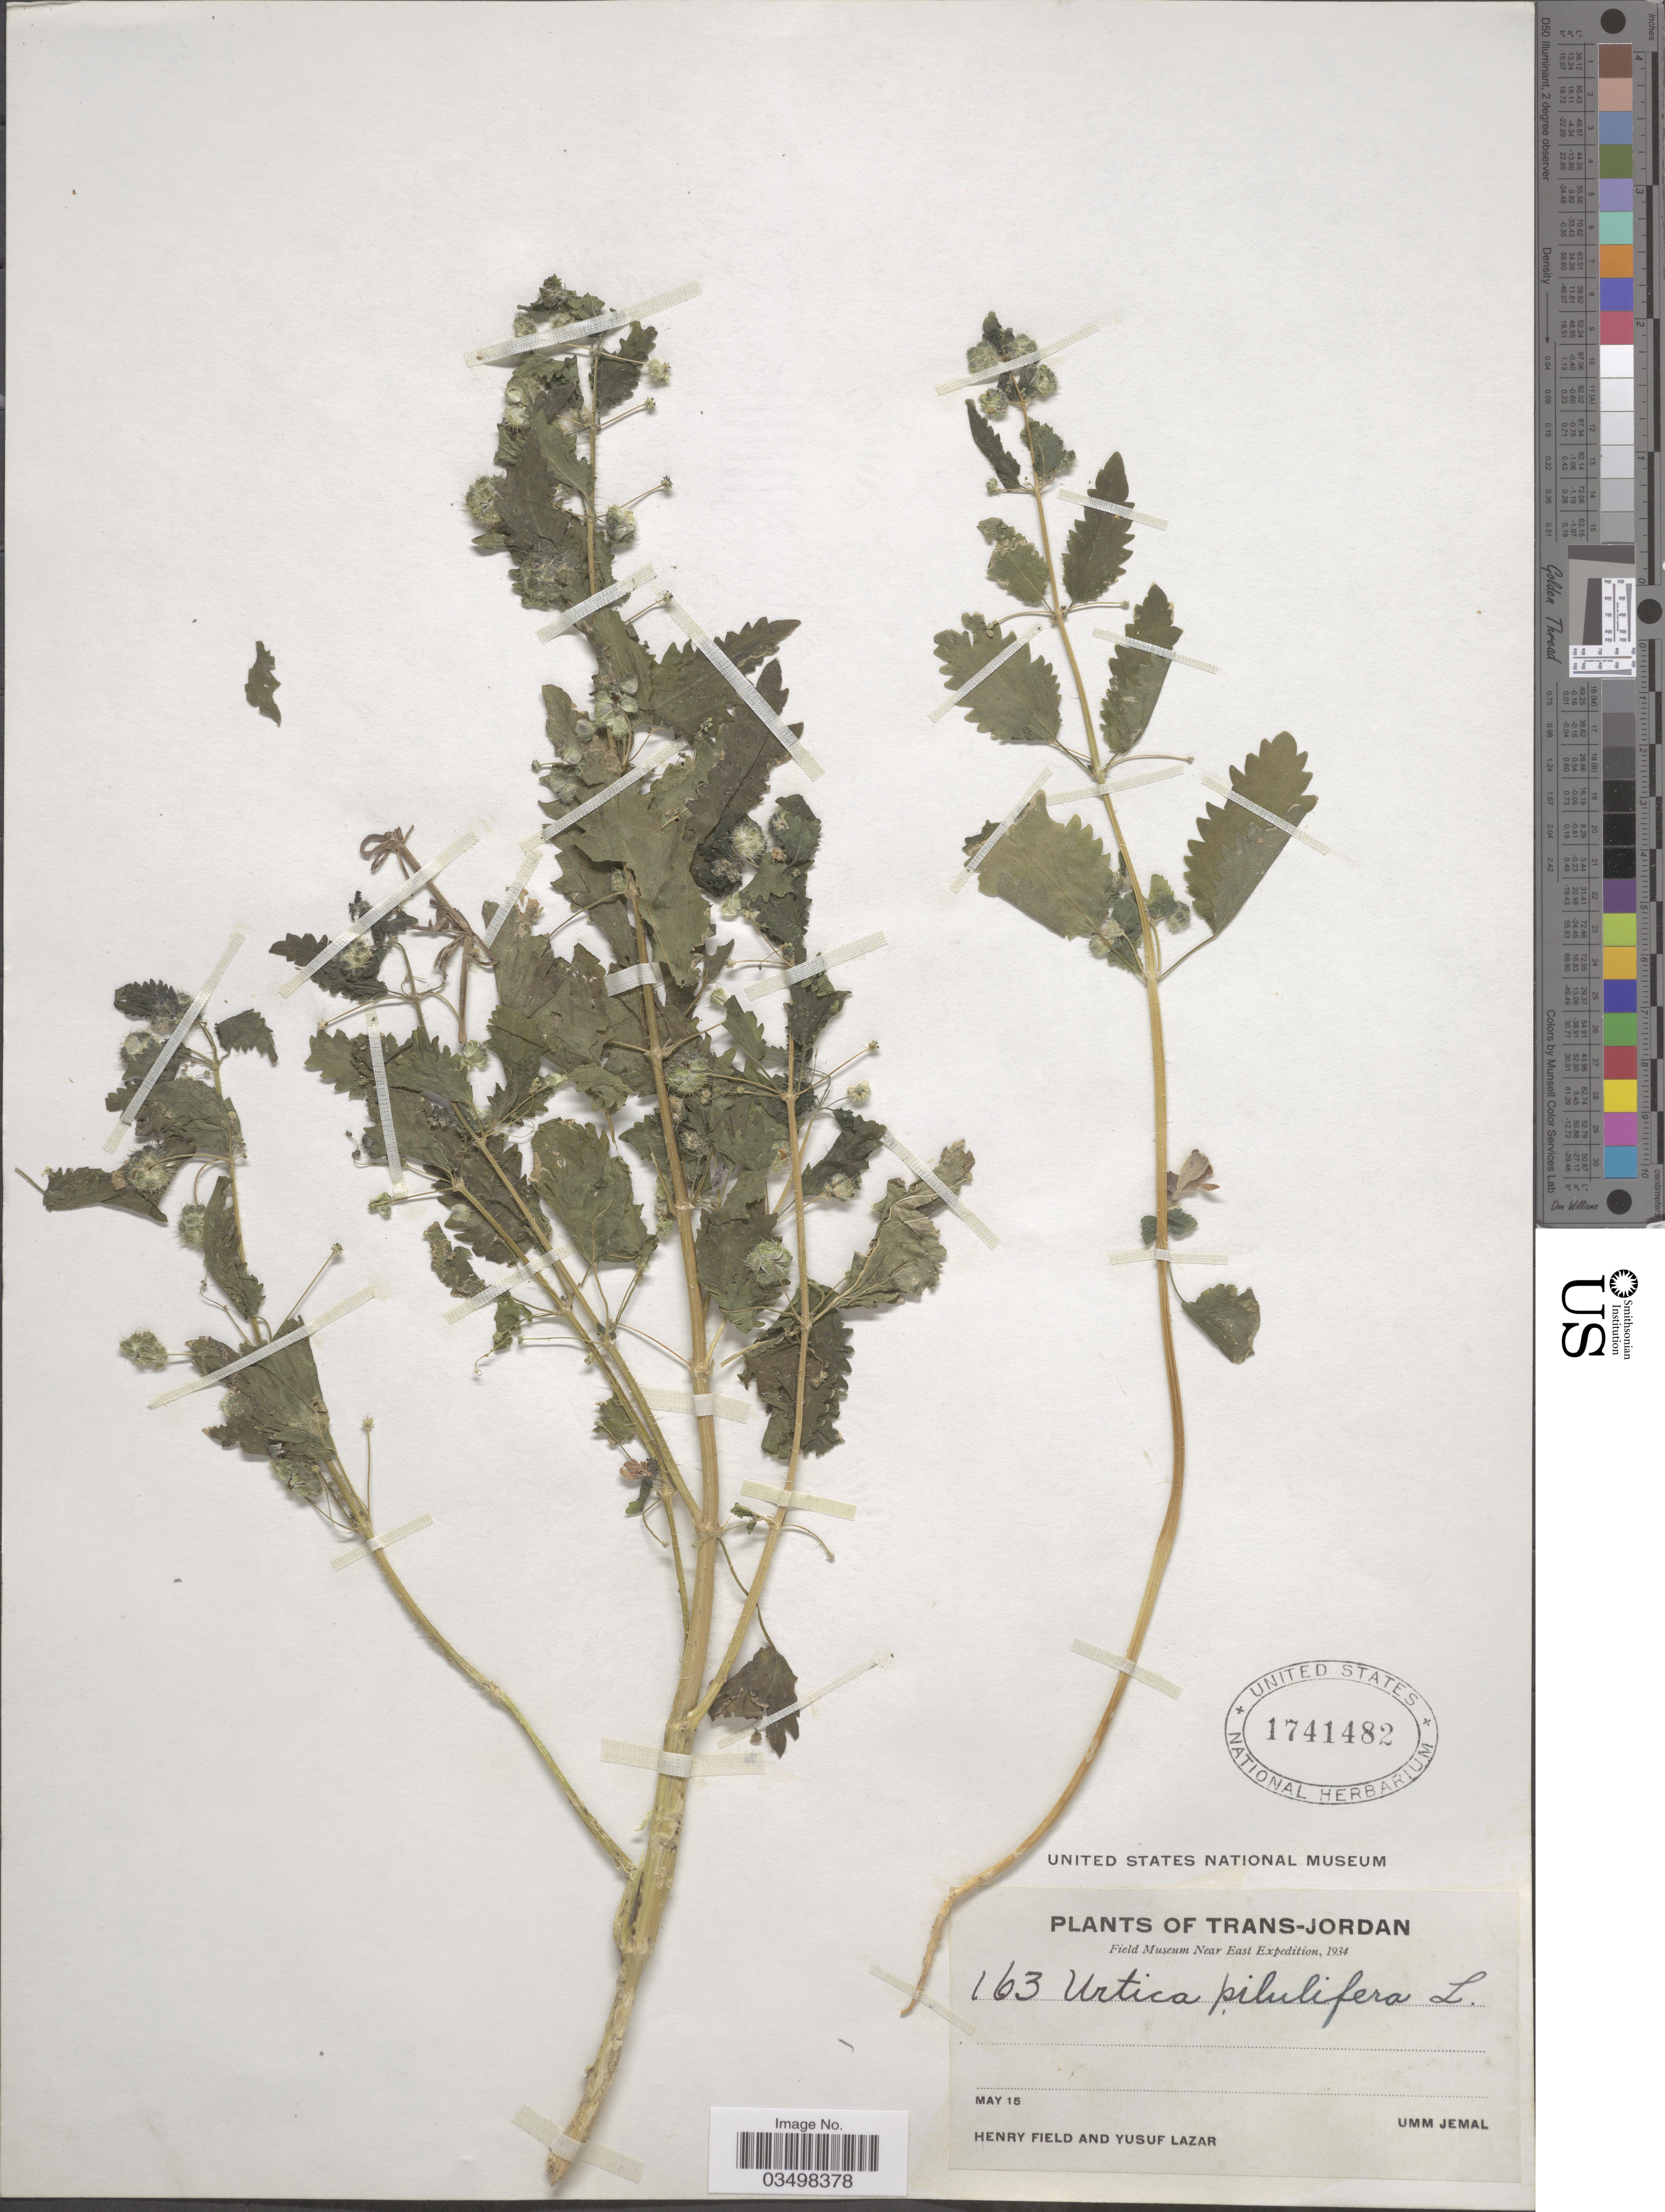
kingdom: Plantae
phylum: Tracheophyta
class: Magnoliopsida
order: Rosales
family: Urticaceae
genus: Urtica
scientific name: Urtica pilulifera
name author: L.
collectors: H. Field & Y. Lazar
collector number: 163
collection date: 1934-05-15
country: Jordan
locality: Trans-Jordan. Umm Jemal.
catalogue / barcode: US 1741482